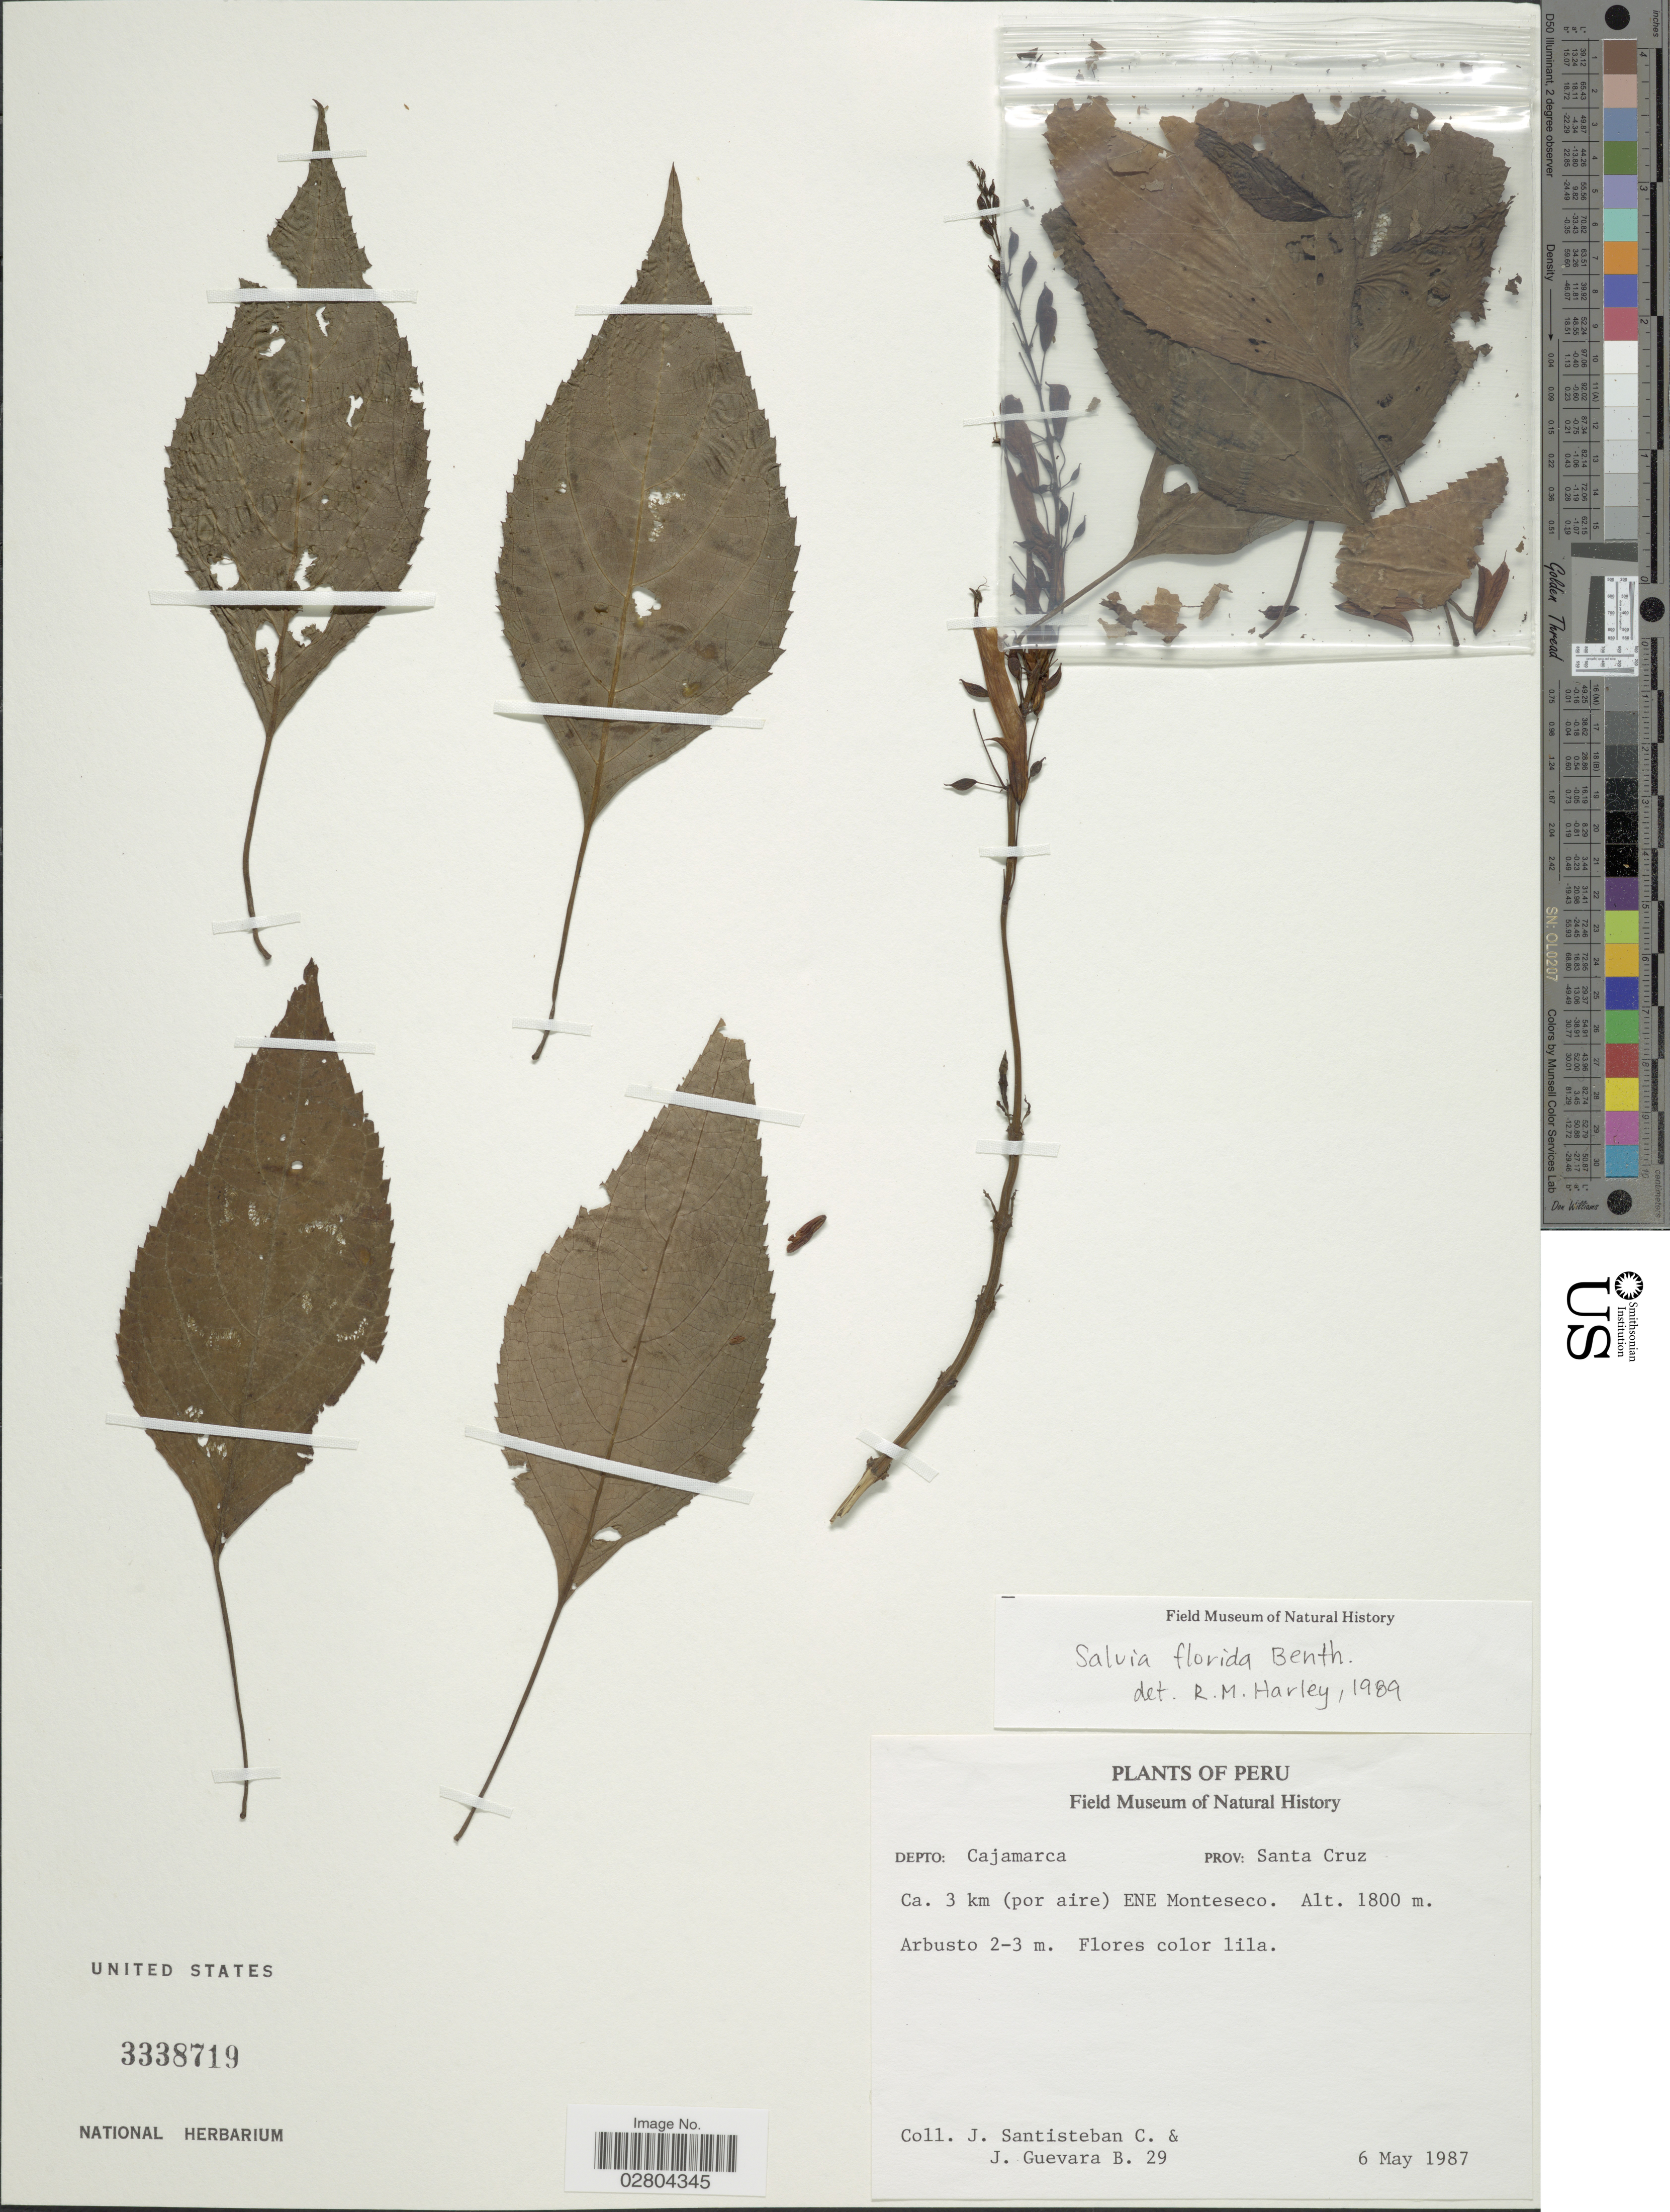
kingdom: Plantae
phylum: Tracheophyta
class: Magnoliopsida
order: Lamiales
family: Lamiaceae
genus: Salvia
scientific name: Salvia florida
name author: Benth.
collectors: J. Santisteban C. & J. Guevara B.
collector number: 29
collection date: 1987-05-06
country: Peru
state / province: Cajamarca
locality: Depto: Cajamarca. Prov: Santa Cruz. Ca. 3 km (por aire) ENE Monteseco.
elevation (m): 1800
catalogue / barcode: US 3338719